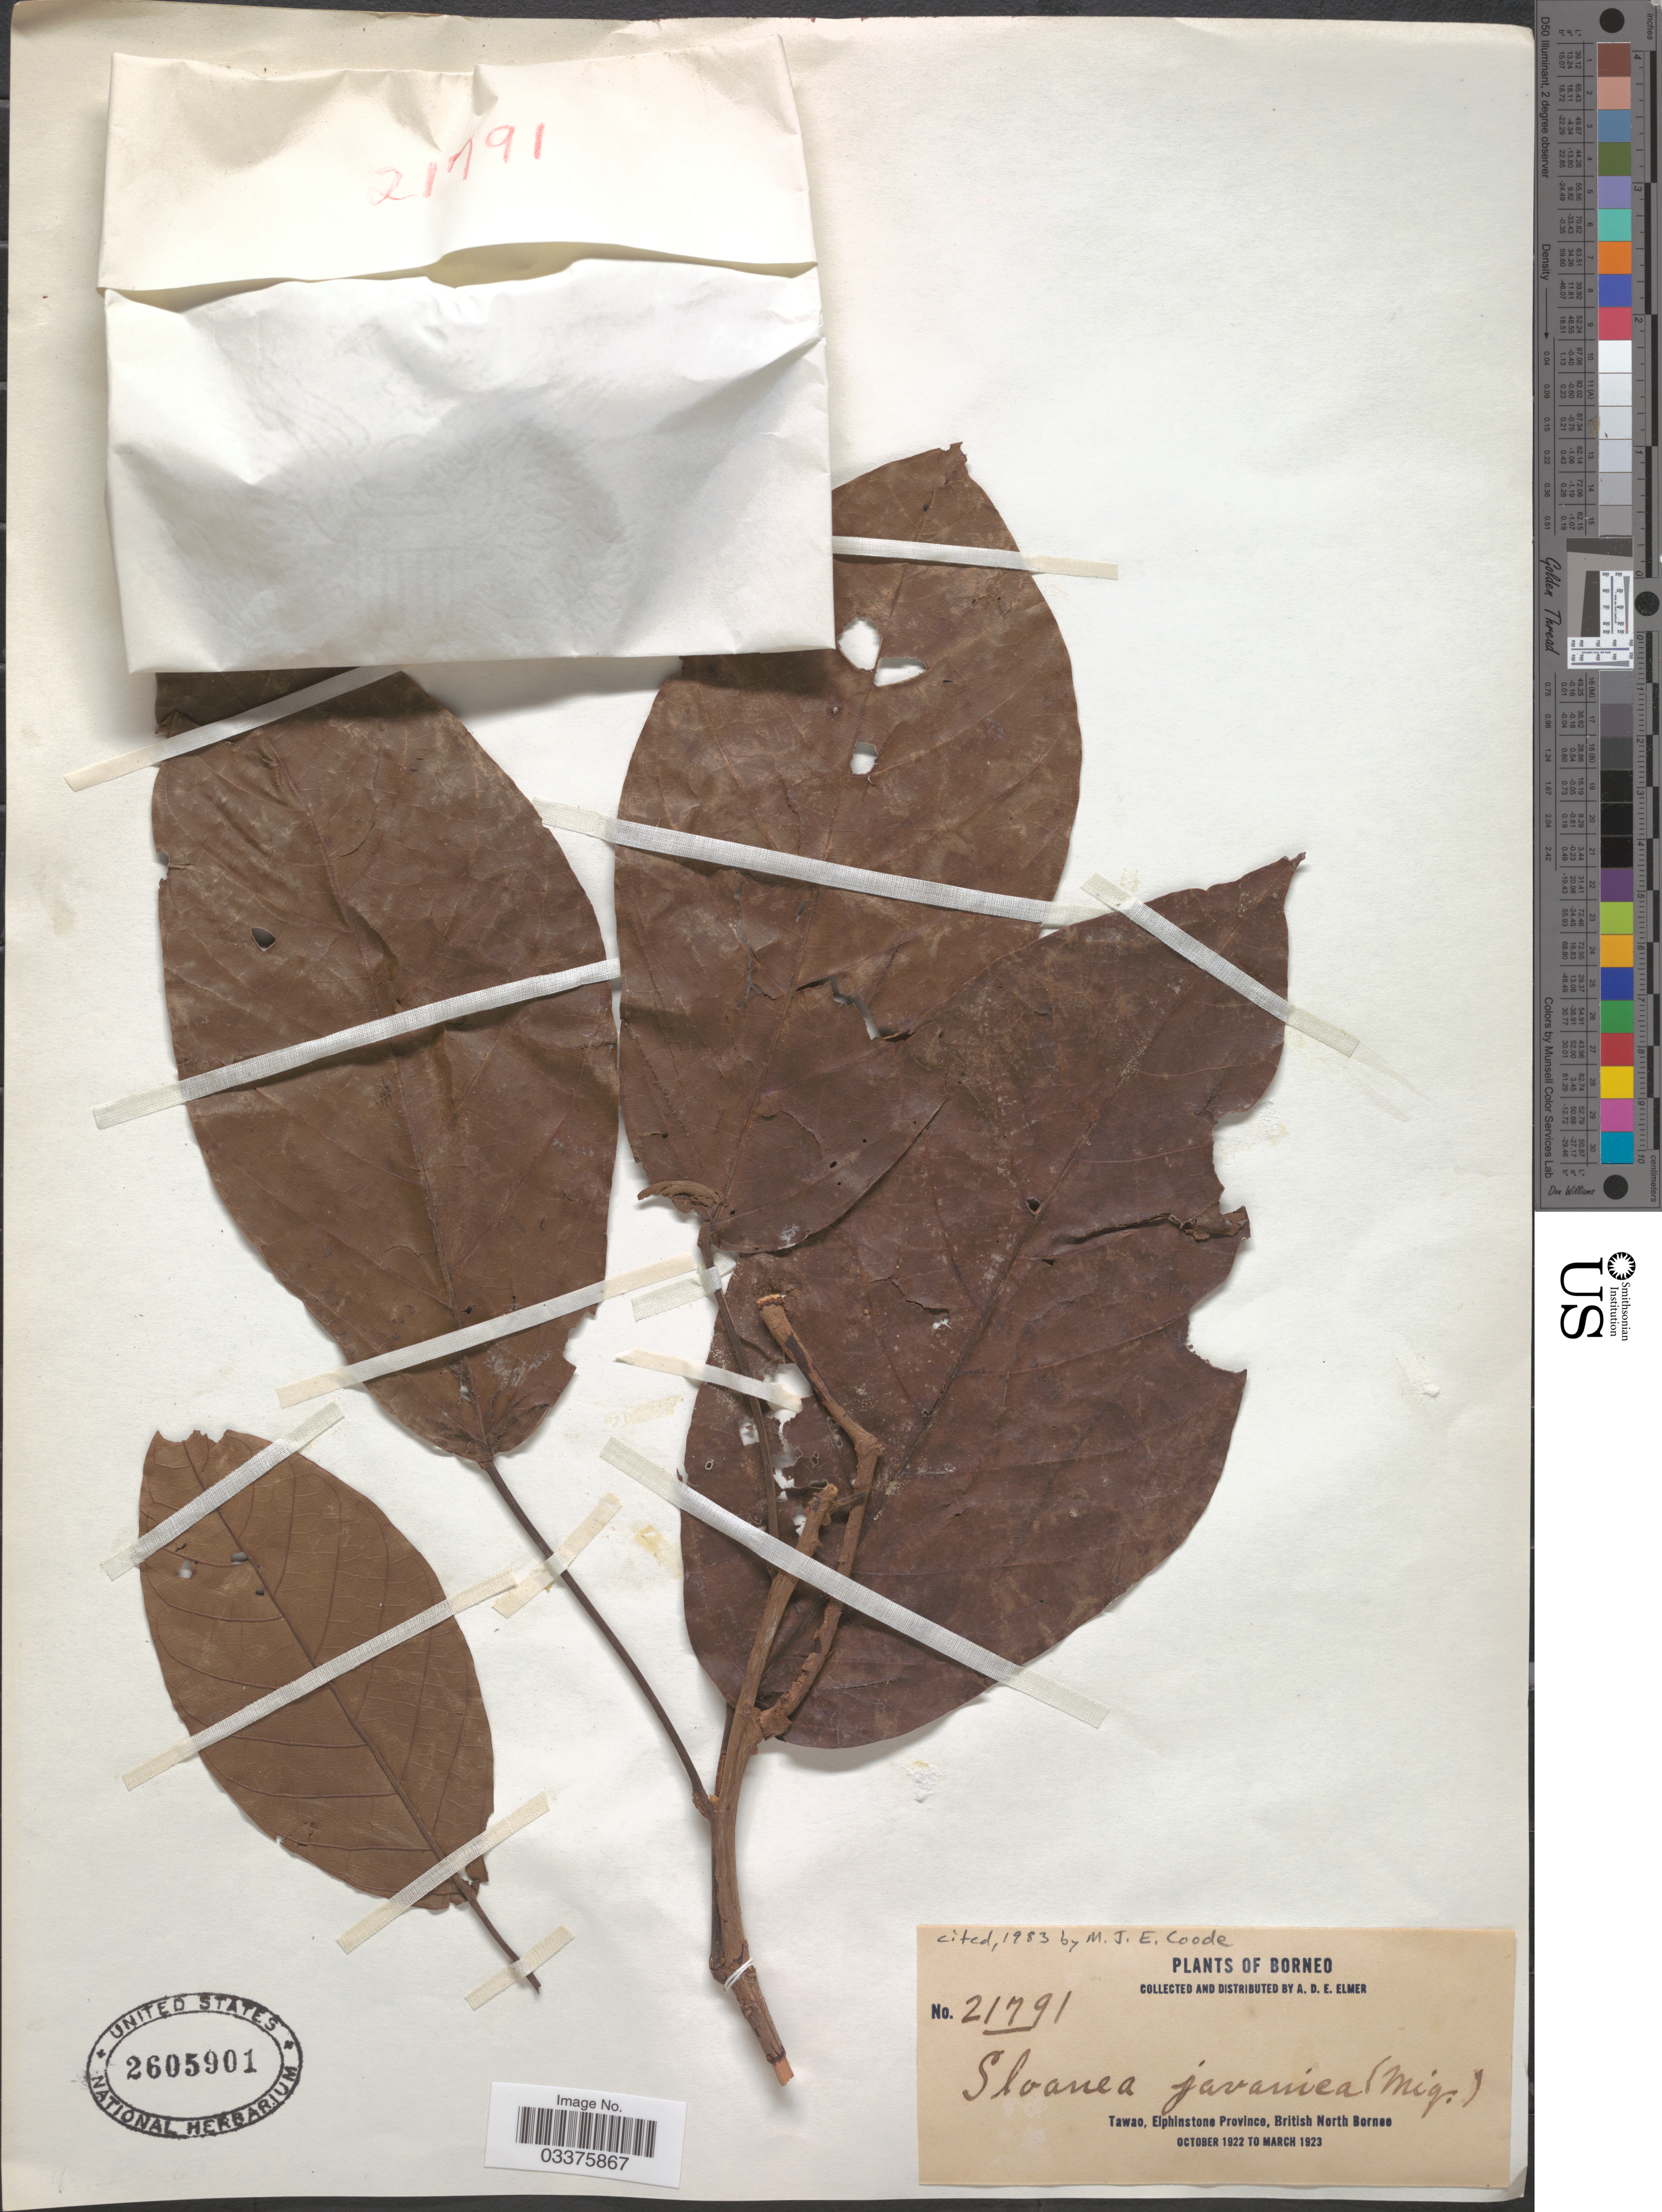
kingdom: Plantae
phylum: Tracheophyta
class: Magnoliopsida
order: Oxalidales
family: Elaeocarpaceae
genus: Sloanea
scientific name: Sloanea javanica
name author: (Miq.) Szyzyl.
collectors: A. D. E. Elmer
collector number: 21791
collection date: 1922-10/1923-03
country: Malaysia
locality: Borneo. Tawao, Elphinstone Province, British North Borneo.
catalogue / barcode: US 2605901